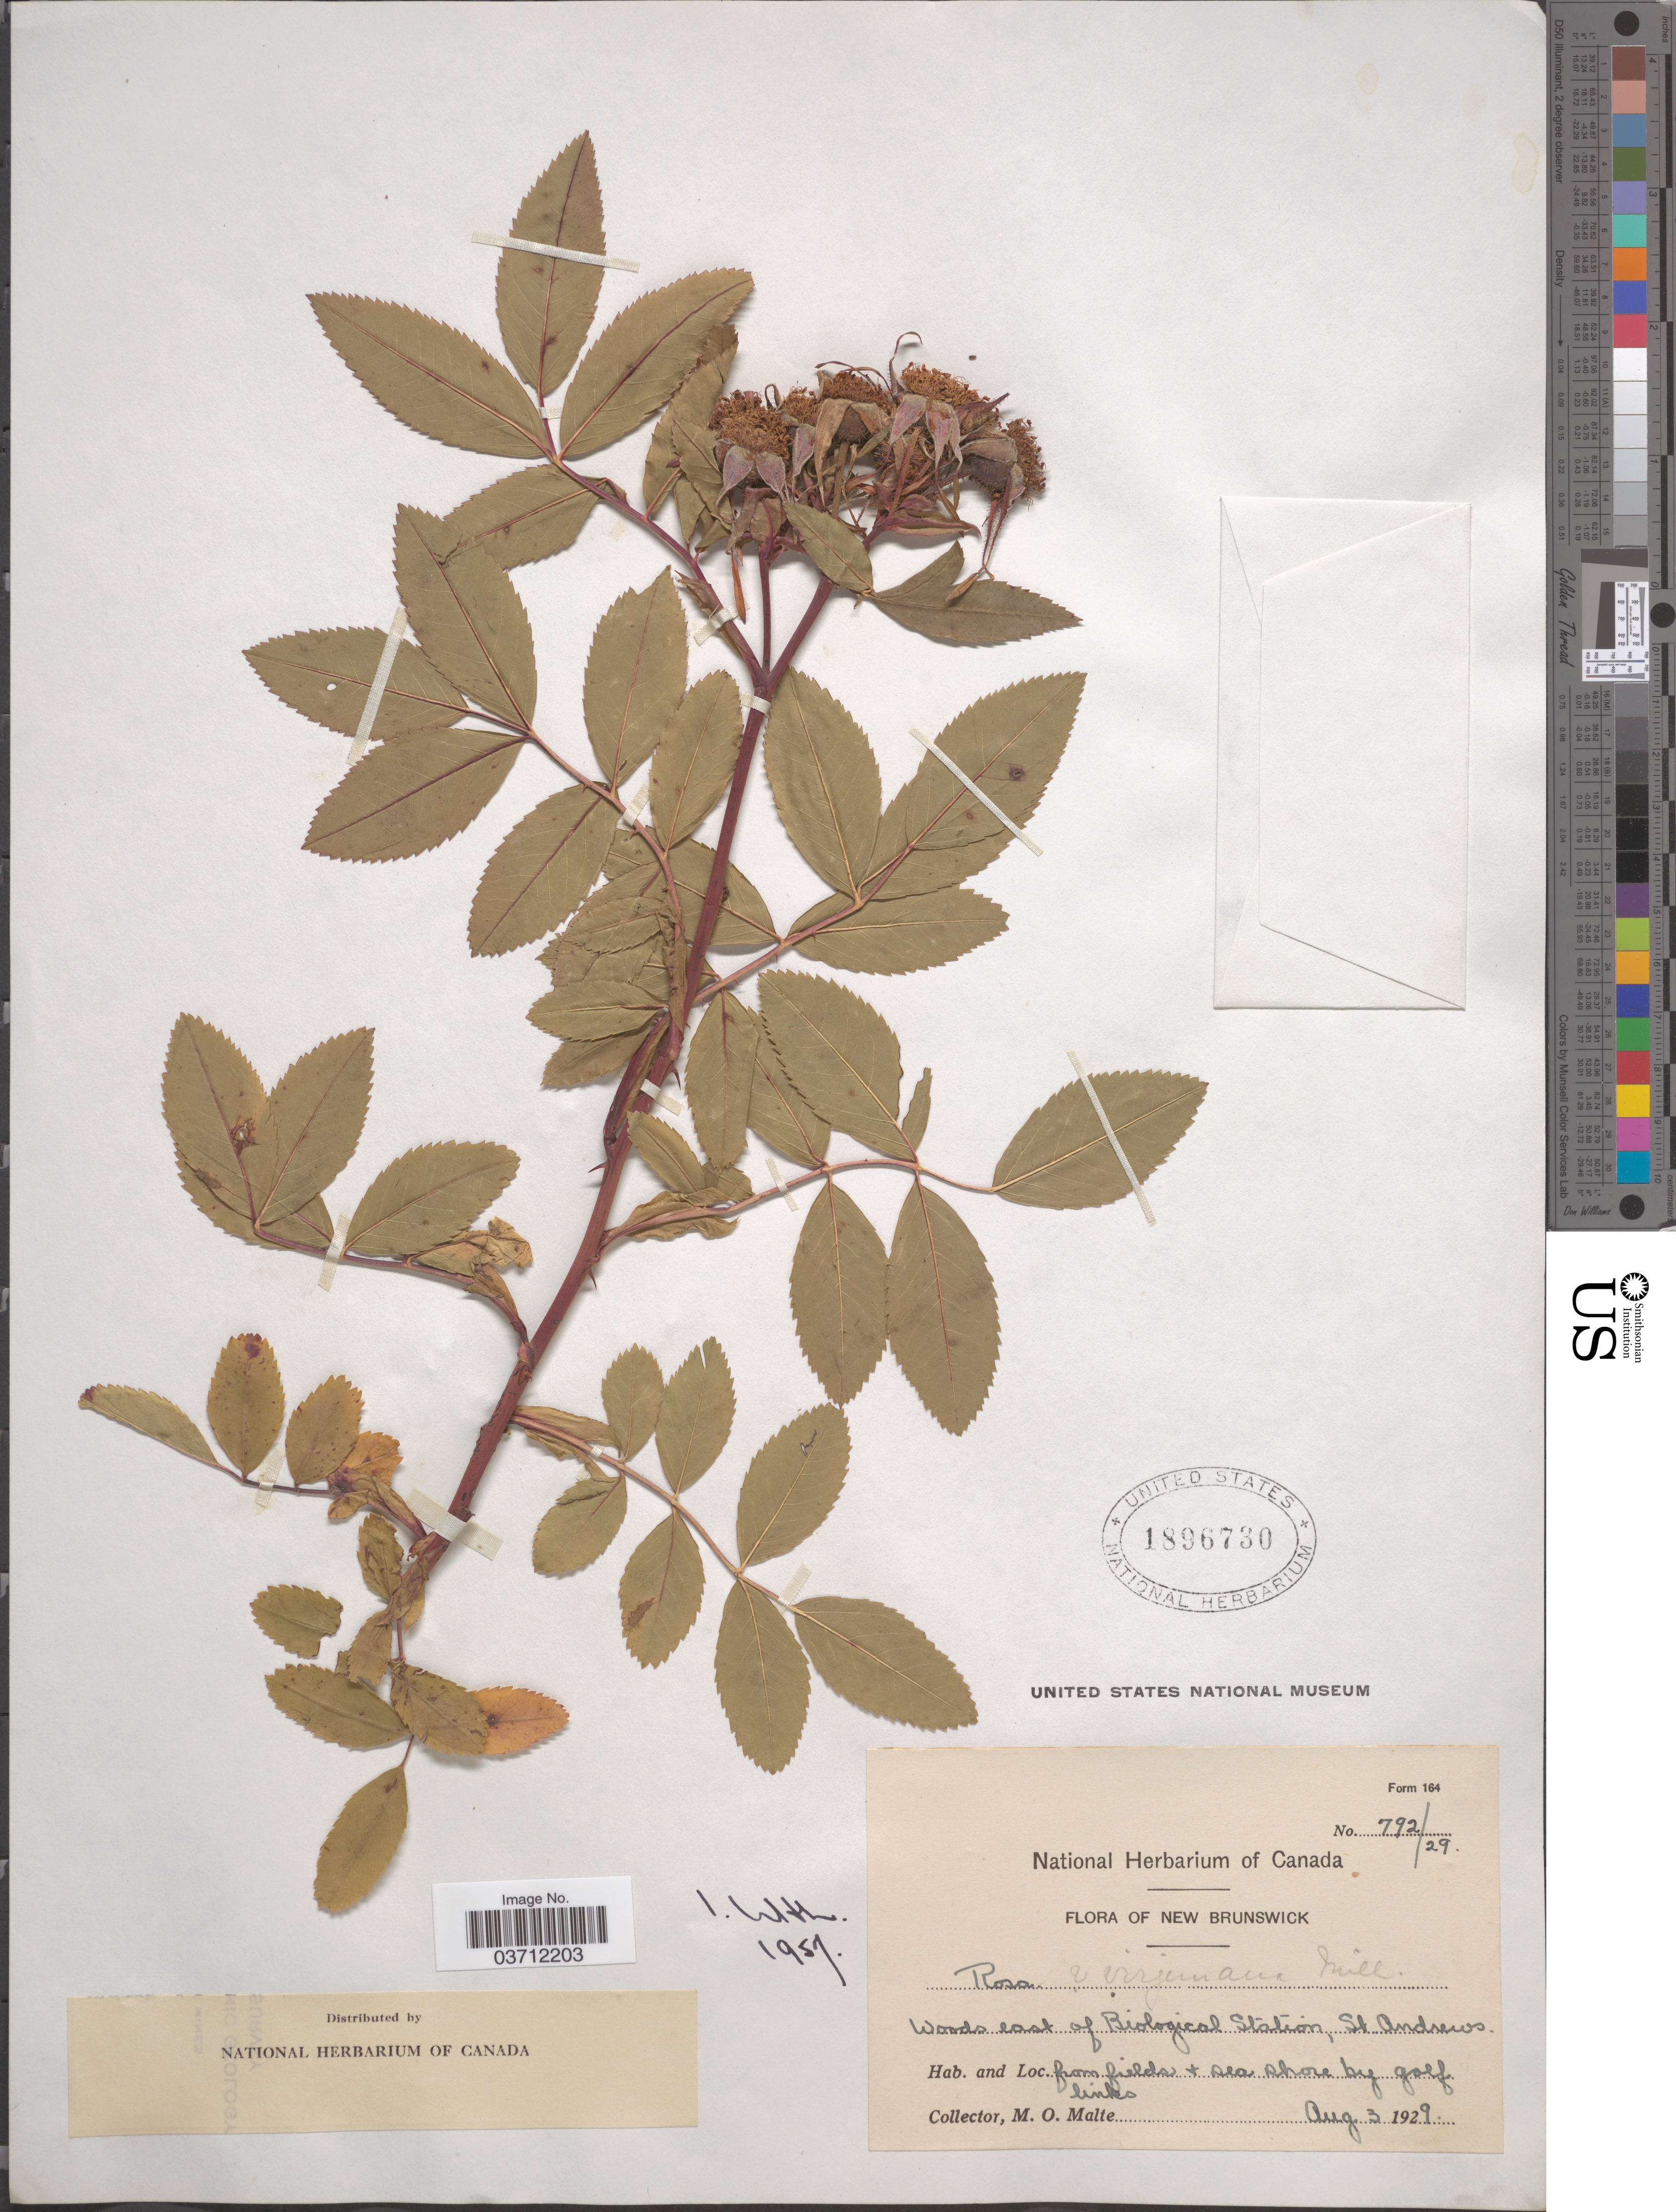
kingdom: Plantae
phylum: Tracheophyta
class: Magnoliopsida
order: Rosales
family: Rosaceae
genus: Rosa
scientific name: Rosa virginiana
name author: Mill.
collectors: M. O. Malte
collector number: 792/29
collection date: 1929-08-03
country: Canada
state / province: New Brunswick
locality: Woods east of Biological Station, St Andrews. From fields & sea shore by golf links.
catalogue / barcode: US 1896730